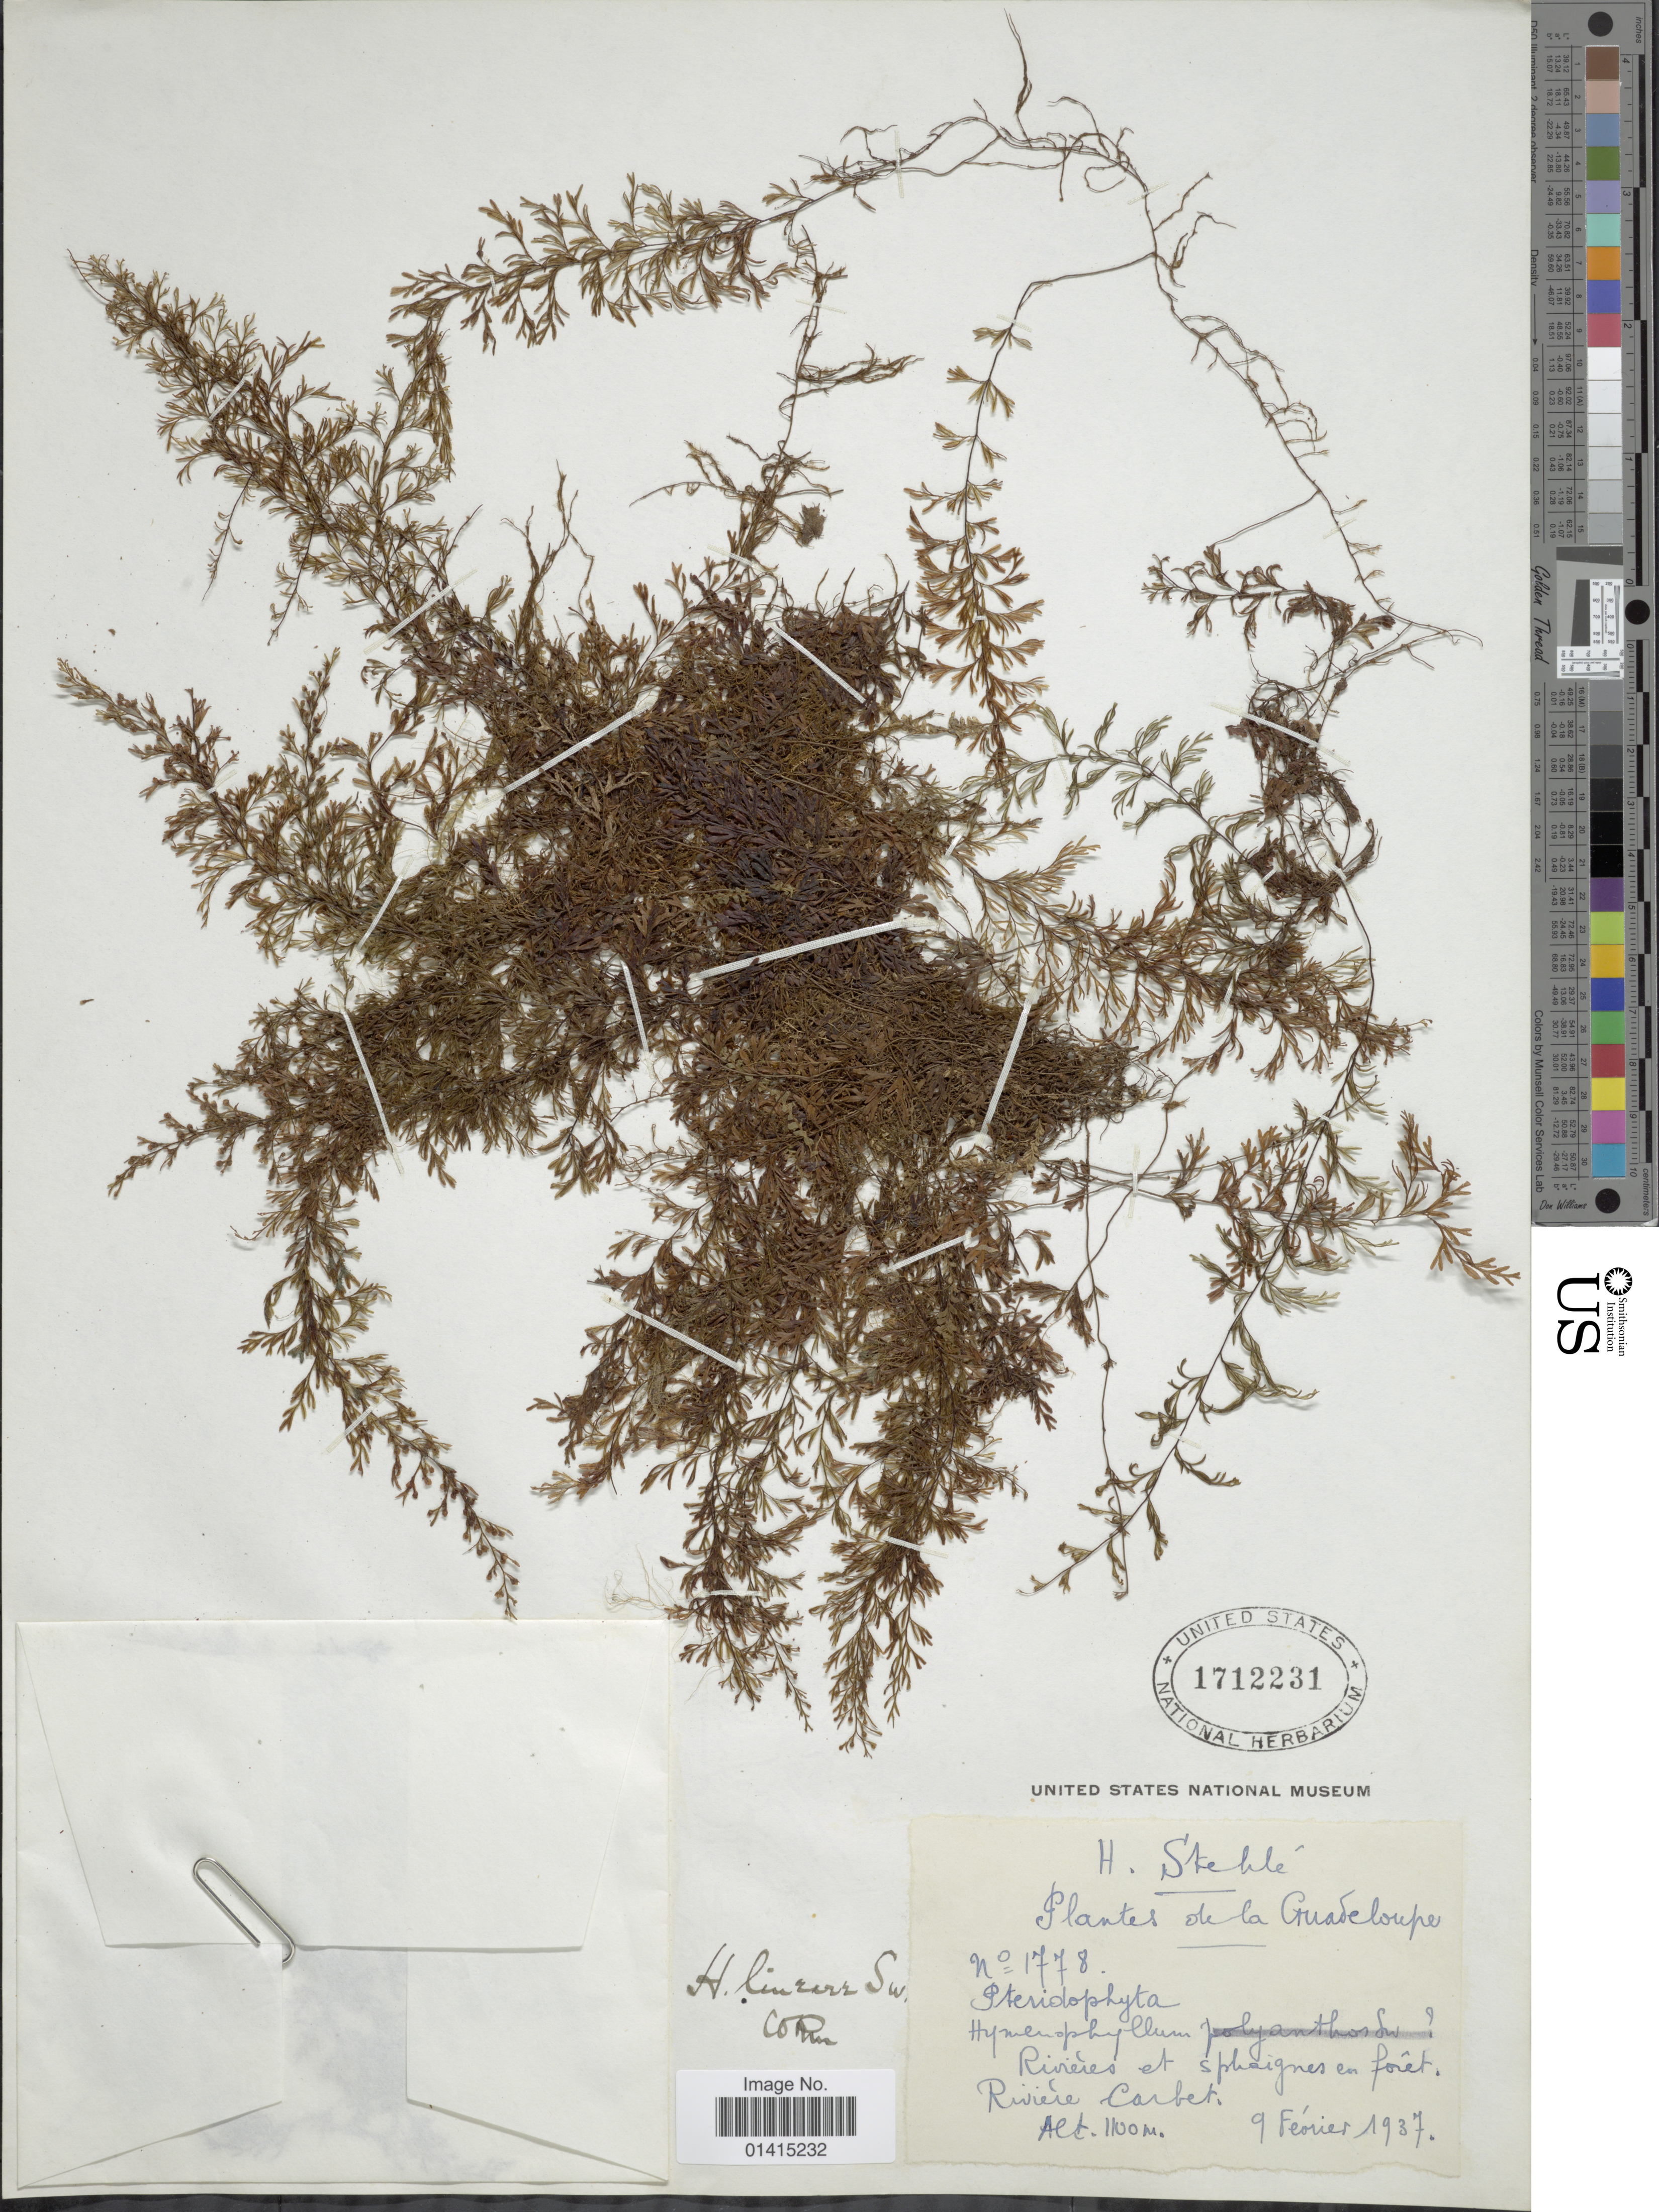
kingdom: Plantae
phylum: Tracheophyta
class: Polypodiopsida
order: Hymenophyllales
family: Hymenophyllaceae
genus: Hymenophyllum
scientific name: Hymenophyllum lineare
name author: (Sw.) Sw.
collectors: H. Stehlé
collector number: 1778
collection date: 1937-02-09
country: Guadeloupe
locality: Rivieres et sphaignes en foret riviere carbet, Guadeloupe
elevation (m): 1100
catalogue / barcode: US 1712231